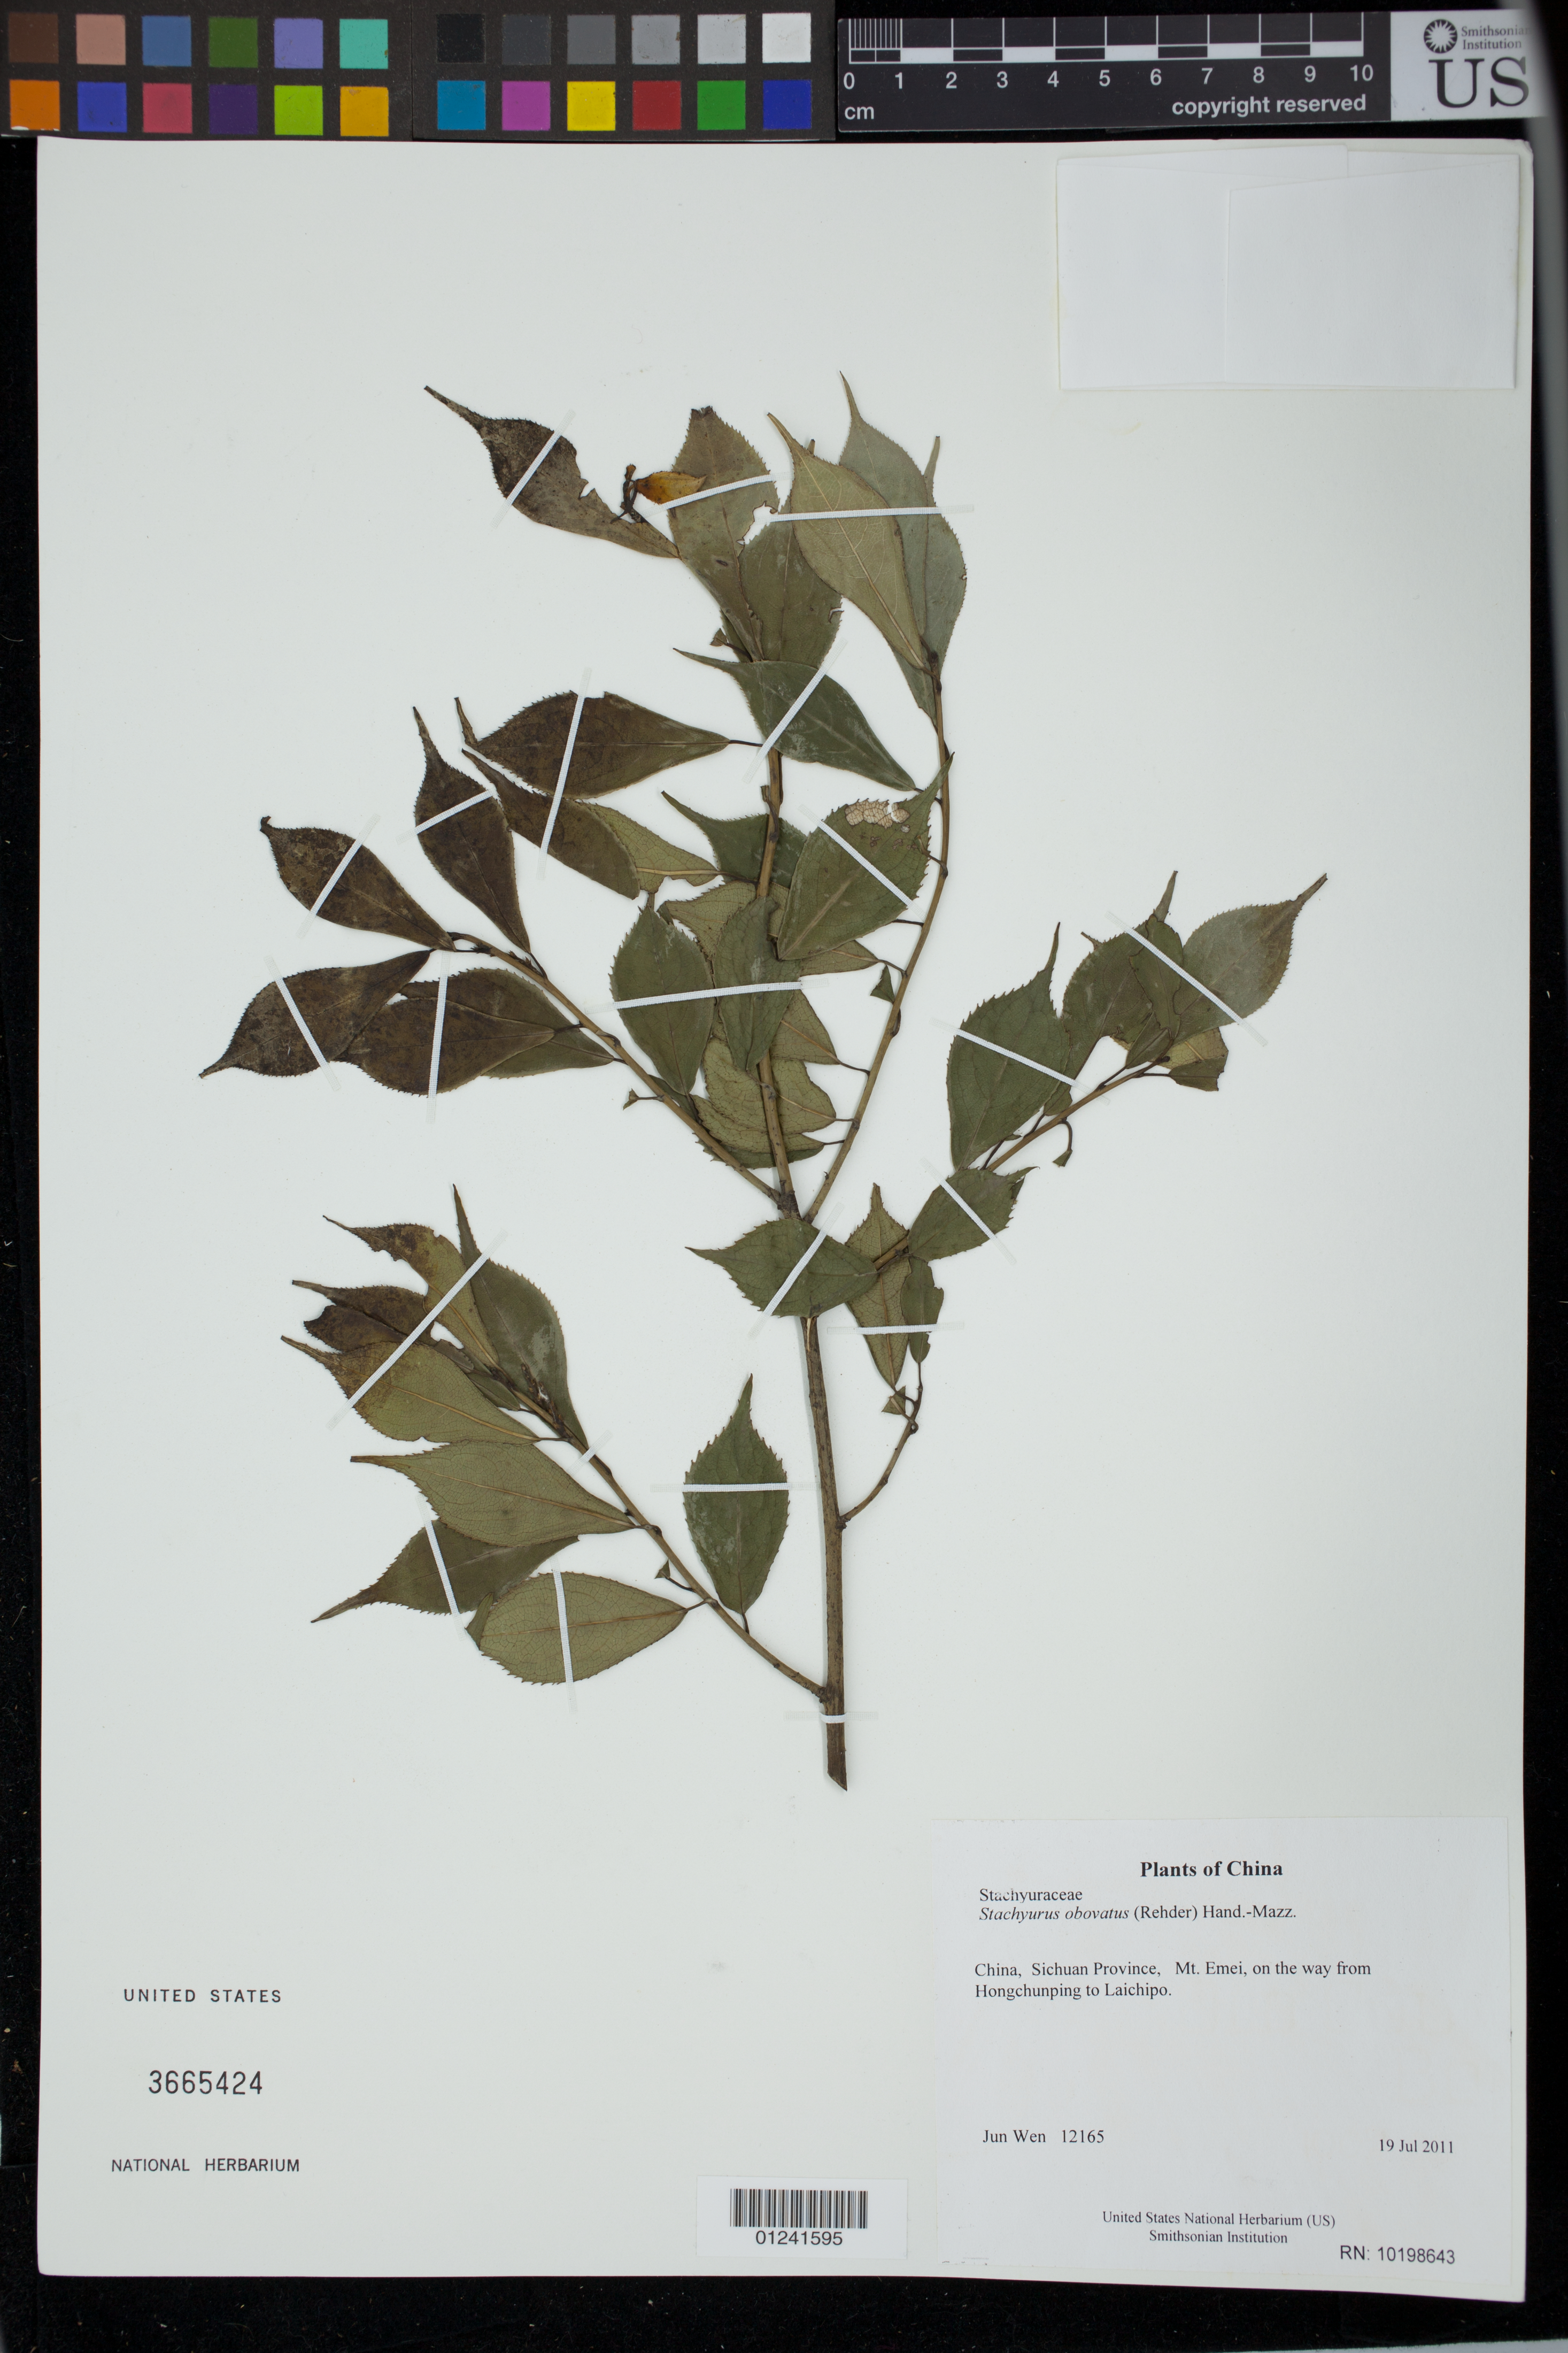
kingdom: Plantae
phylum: Tracheophyta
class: Magnoliopsida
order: Crossosomatales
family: Stachyuraceae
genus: Stachyurus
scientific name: Stachyurus obovatus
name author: (Rehder) Hand.-Mazz.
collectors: J. Wen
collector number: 12165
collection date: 2011-07-19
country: China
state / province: Sichuan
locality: Mt. Emei, on the way from Hongchunping to Laichipo.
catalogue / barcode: US 3665424